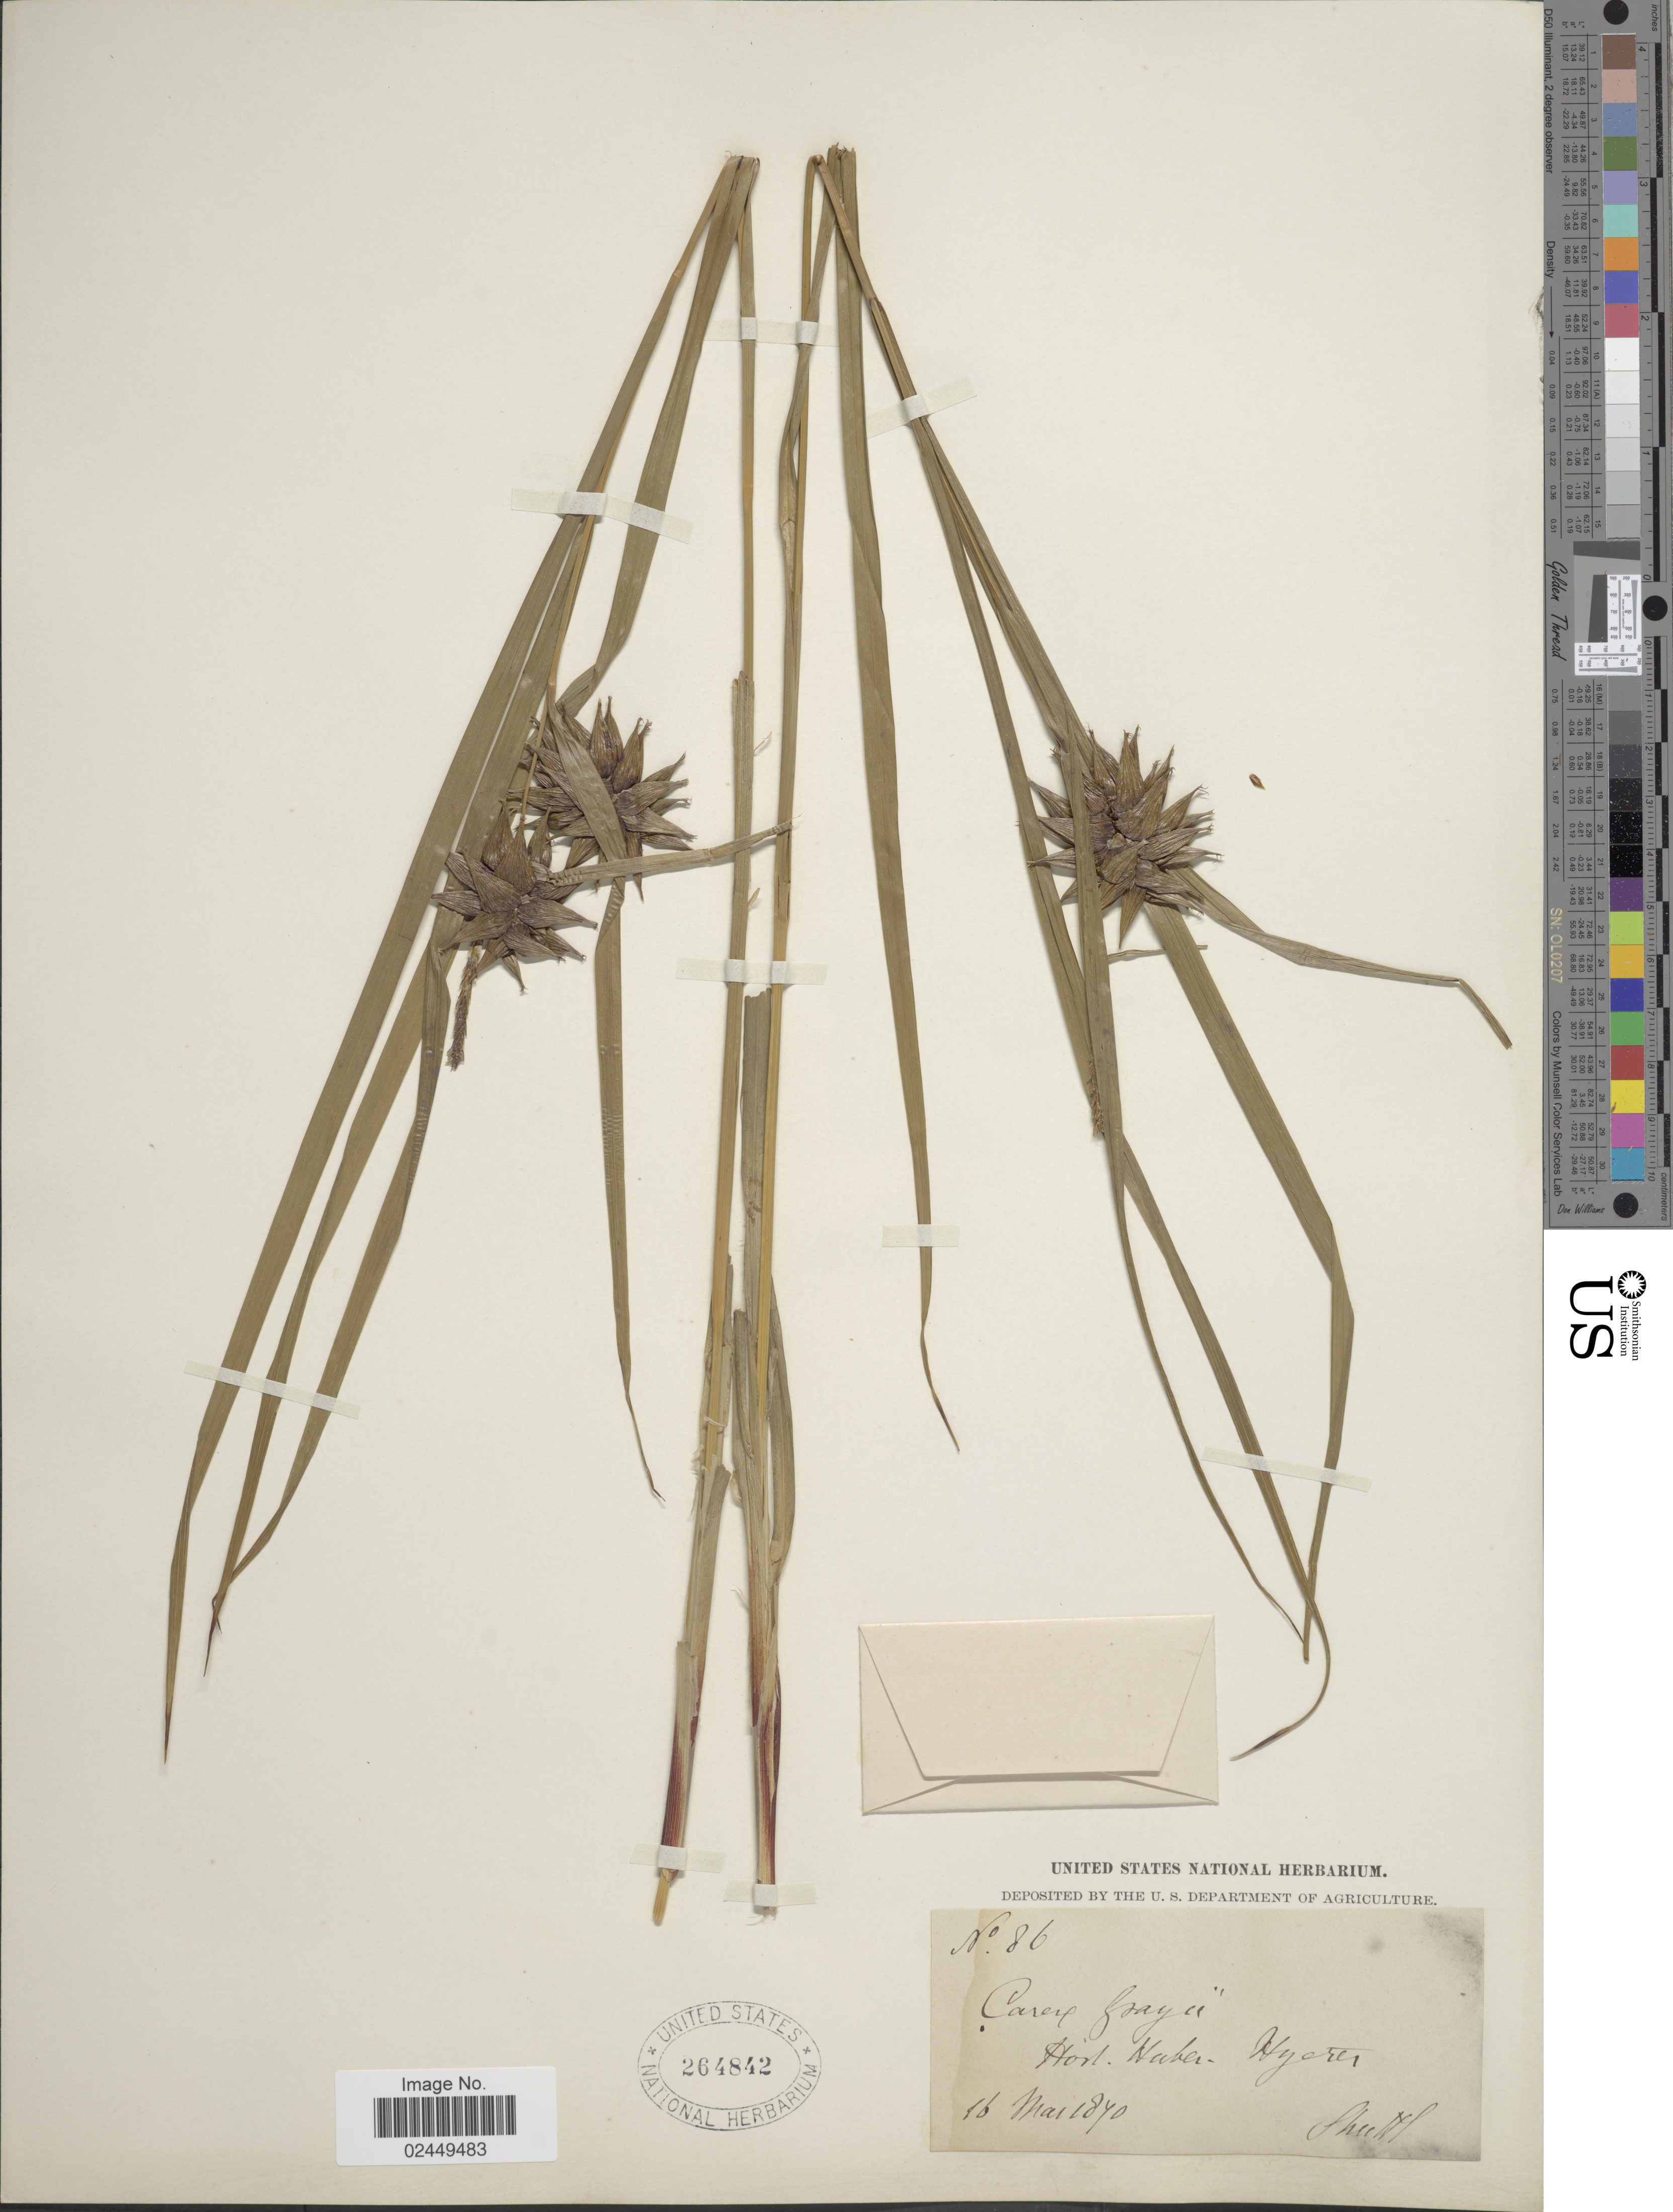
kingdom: Plantae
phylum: Tracheophyta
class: Liliopsida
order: Poales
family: Cyperaceae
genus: Carex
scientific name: Carex grayi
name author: J. Carey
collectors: Shuttl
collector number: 86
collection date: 1870-05-16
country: France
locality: Hort. Haber. Hyeres.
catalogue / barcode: US 264842